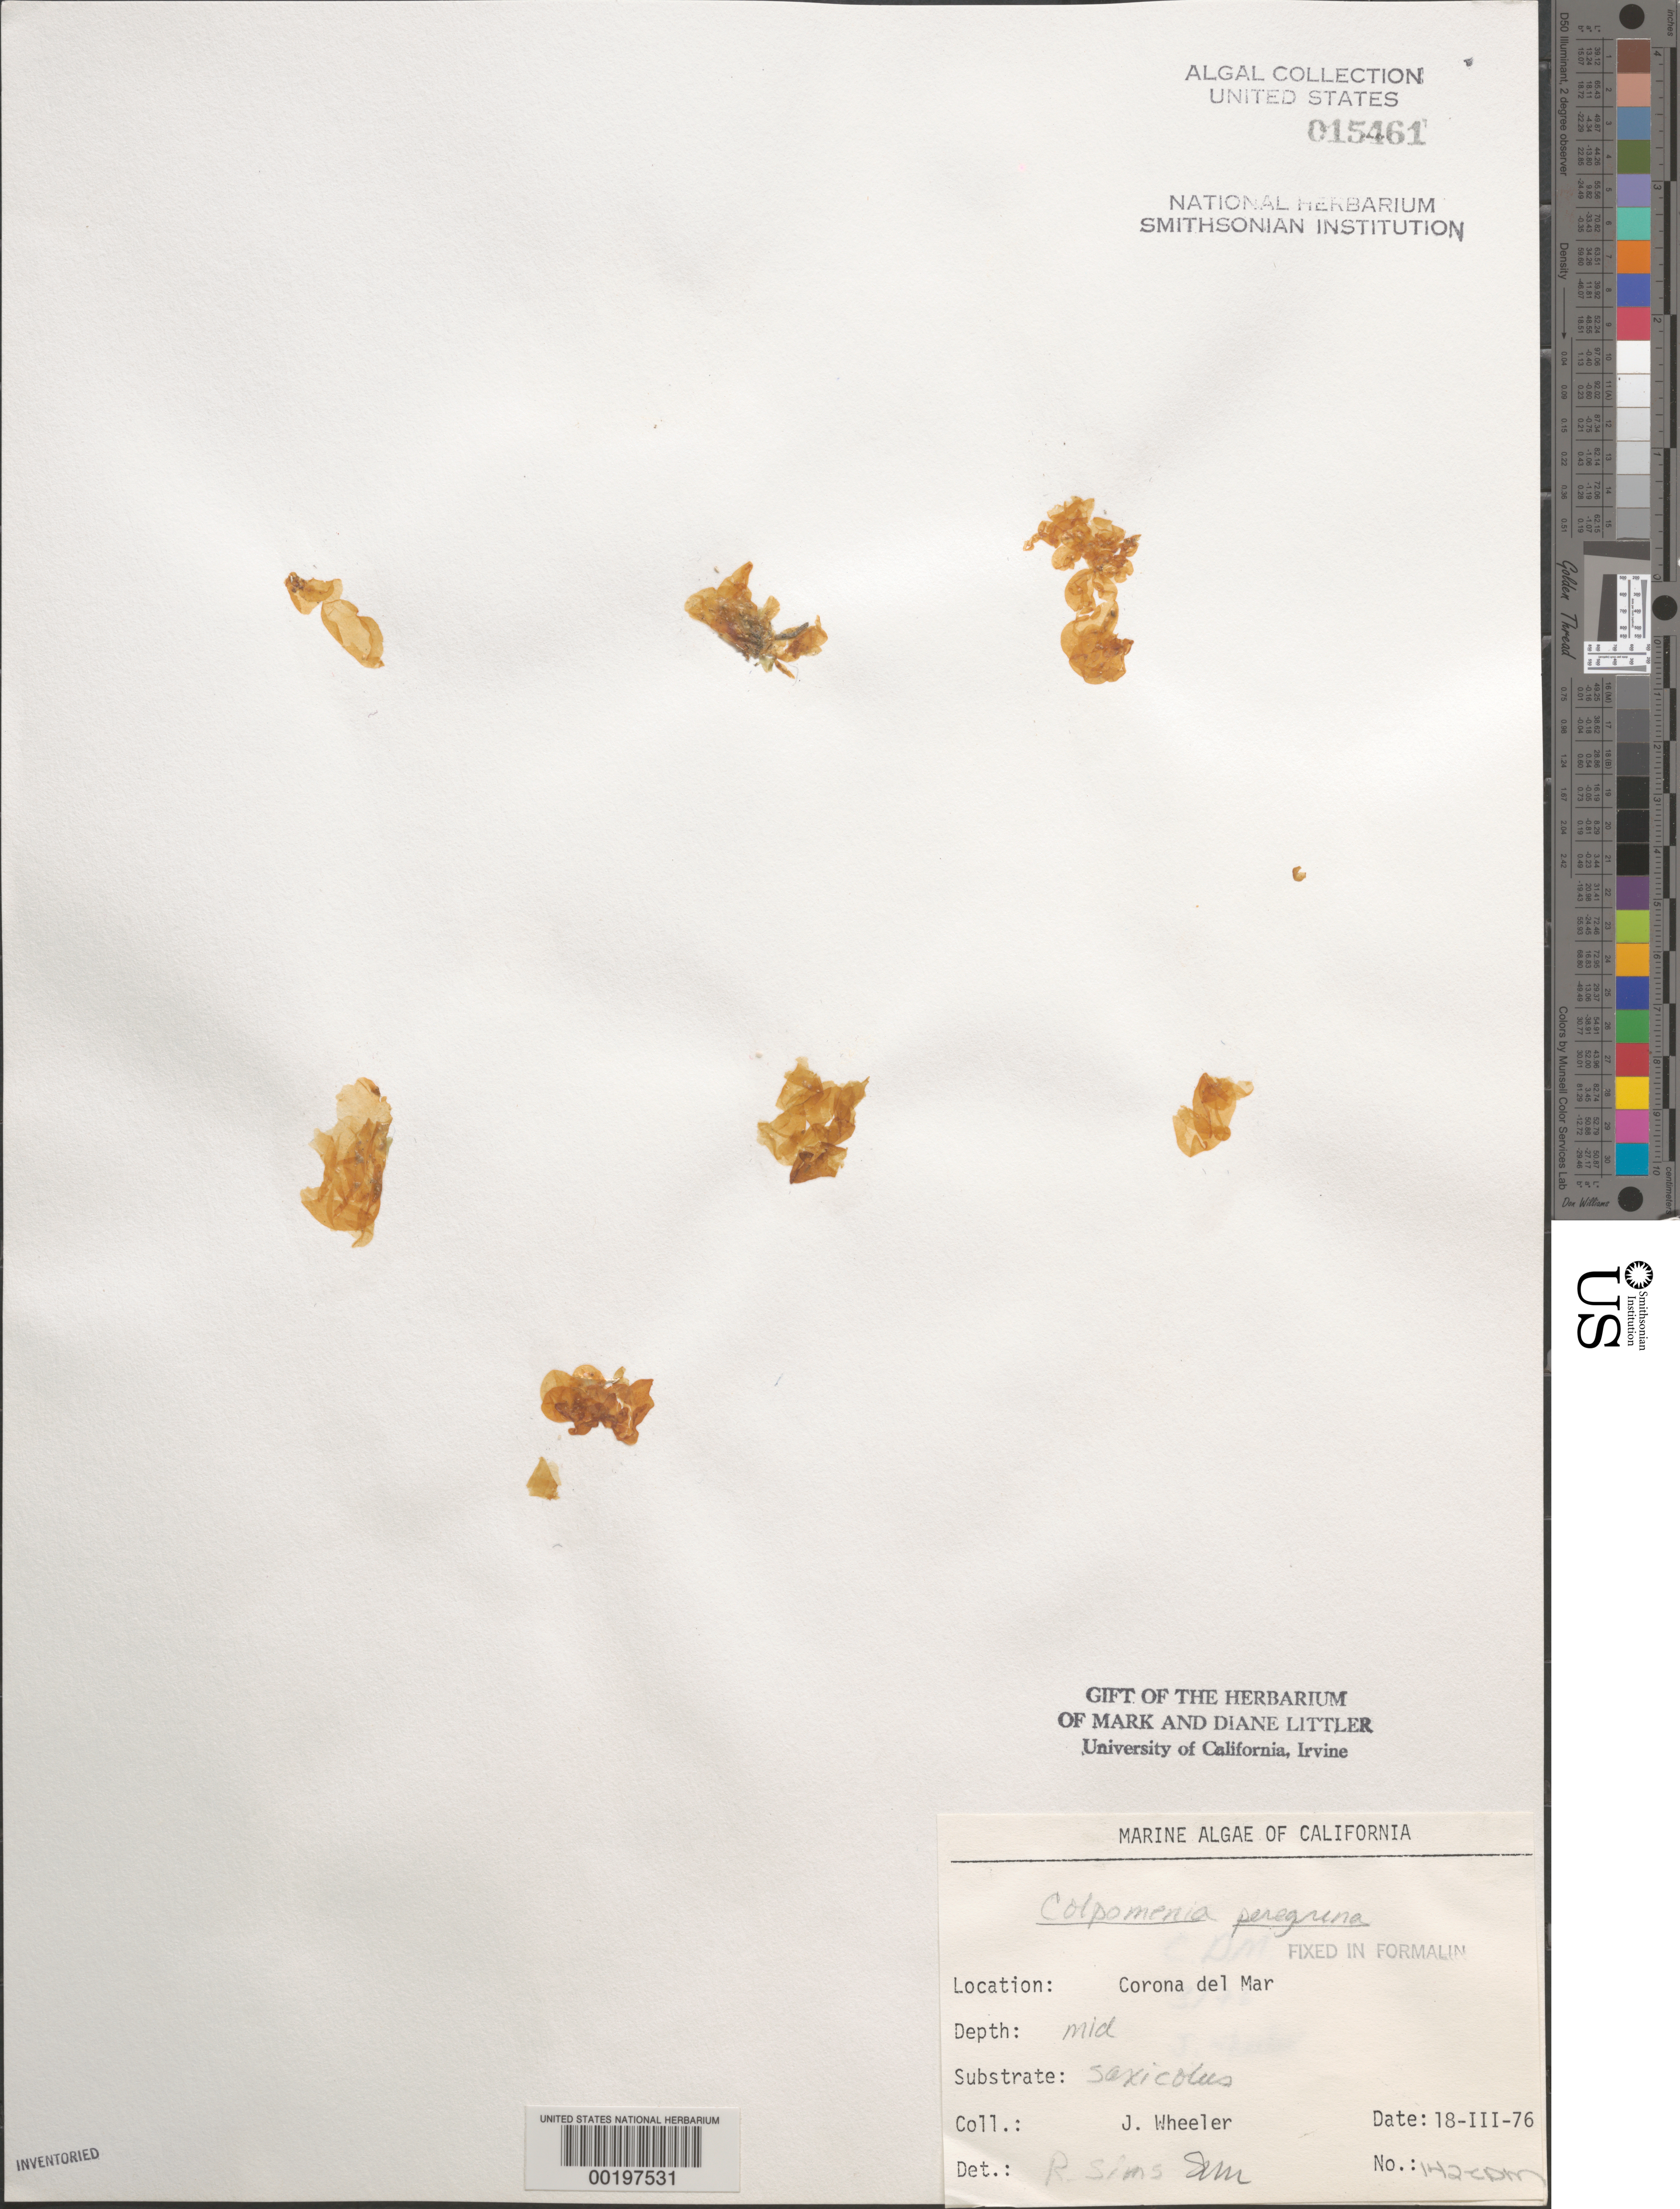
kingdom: Chromista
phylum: Ochrophyta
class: Phaeophyceae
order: Scytosiphonales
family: Scytosiphonaceae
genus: Colpomenia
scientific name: Colpomenia peregrina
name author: Sauv.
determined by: Sims, Robert H.; Murray, S. N.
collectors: J. L. Wheeler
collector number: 142-CDM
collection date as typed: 18 Mar 1976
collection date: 1976-03-18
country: United States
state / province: California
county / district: Orange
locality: Corona del Mar, mouth of Morning Canyon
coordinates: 33 35'14"N, 117 51'54"W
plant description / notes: BLM-SOCALBIGHT Rocky Intertidal Survey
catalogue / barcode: US 15461